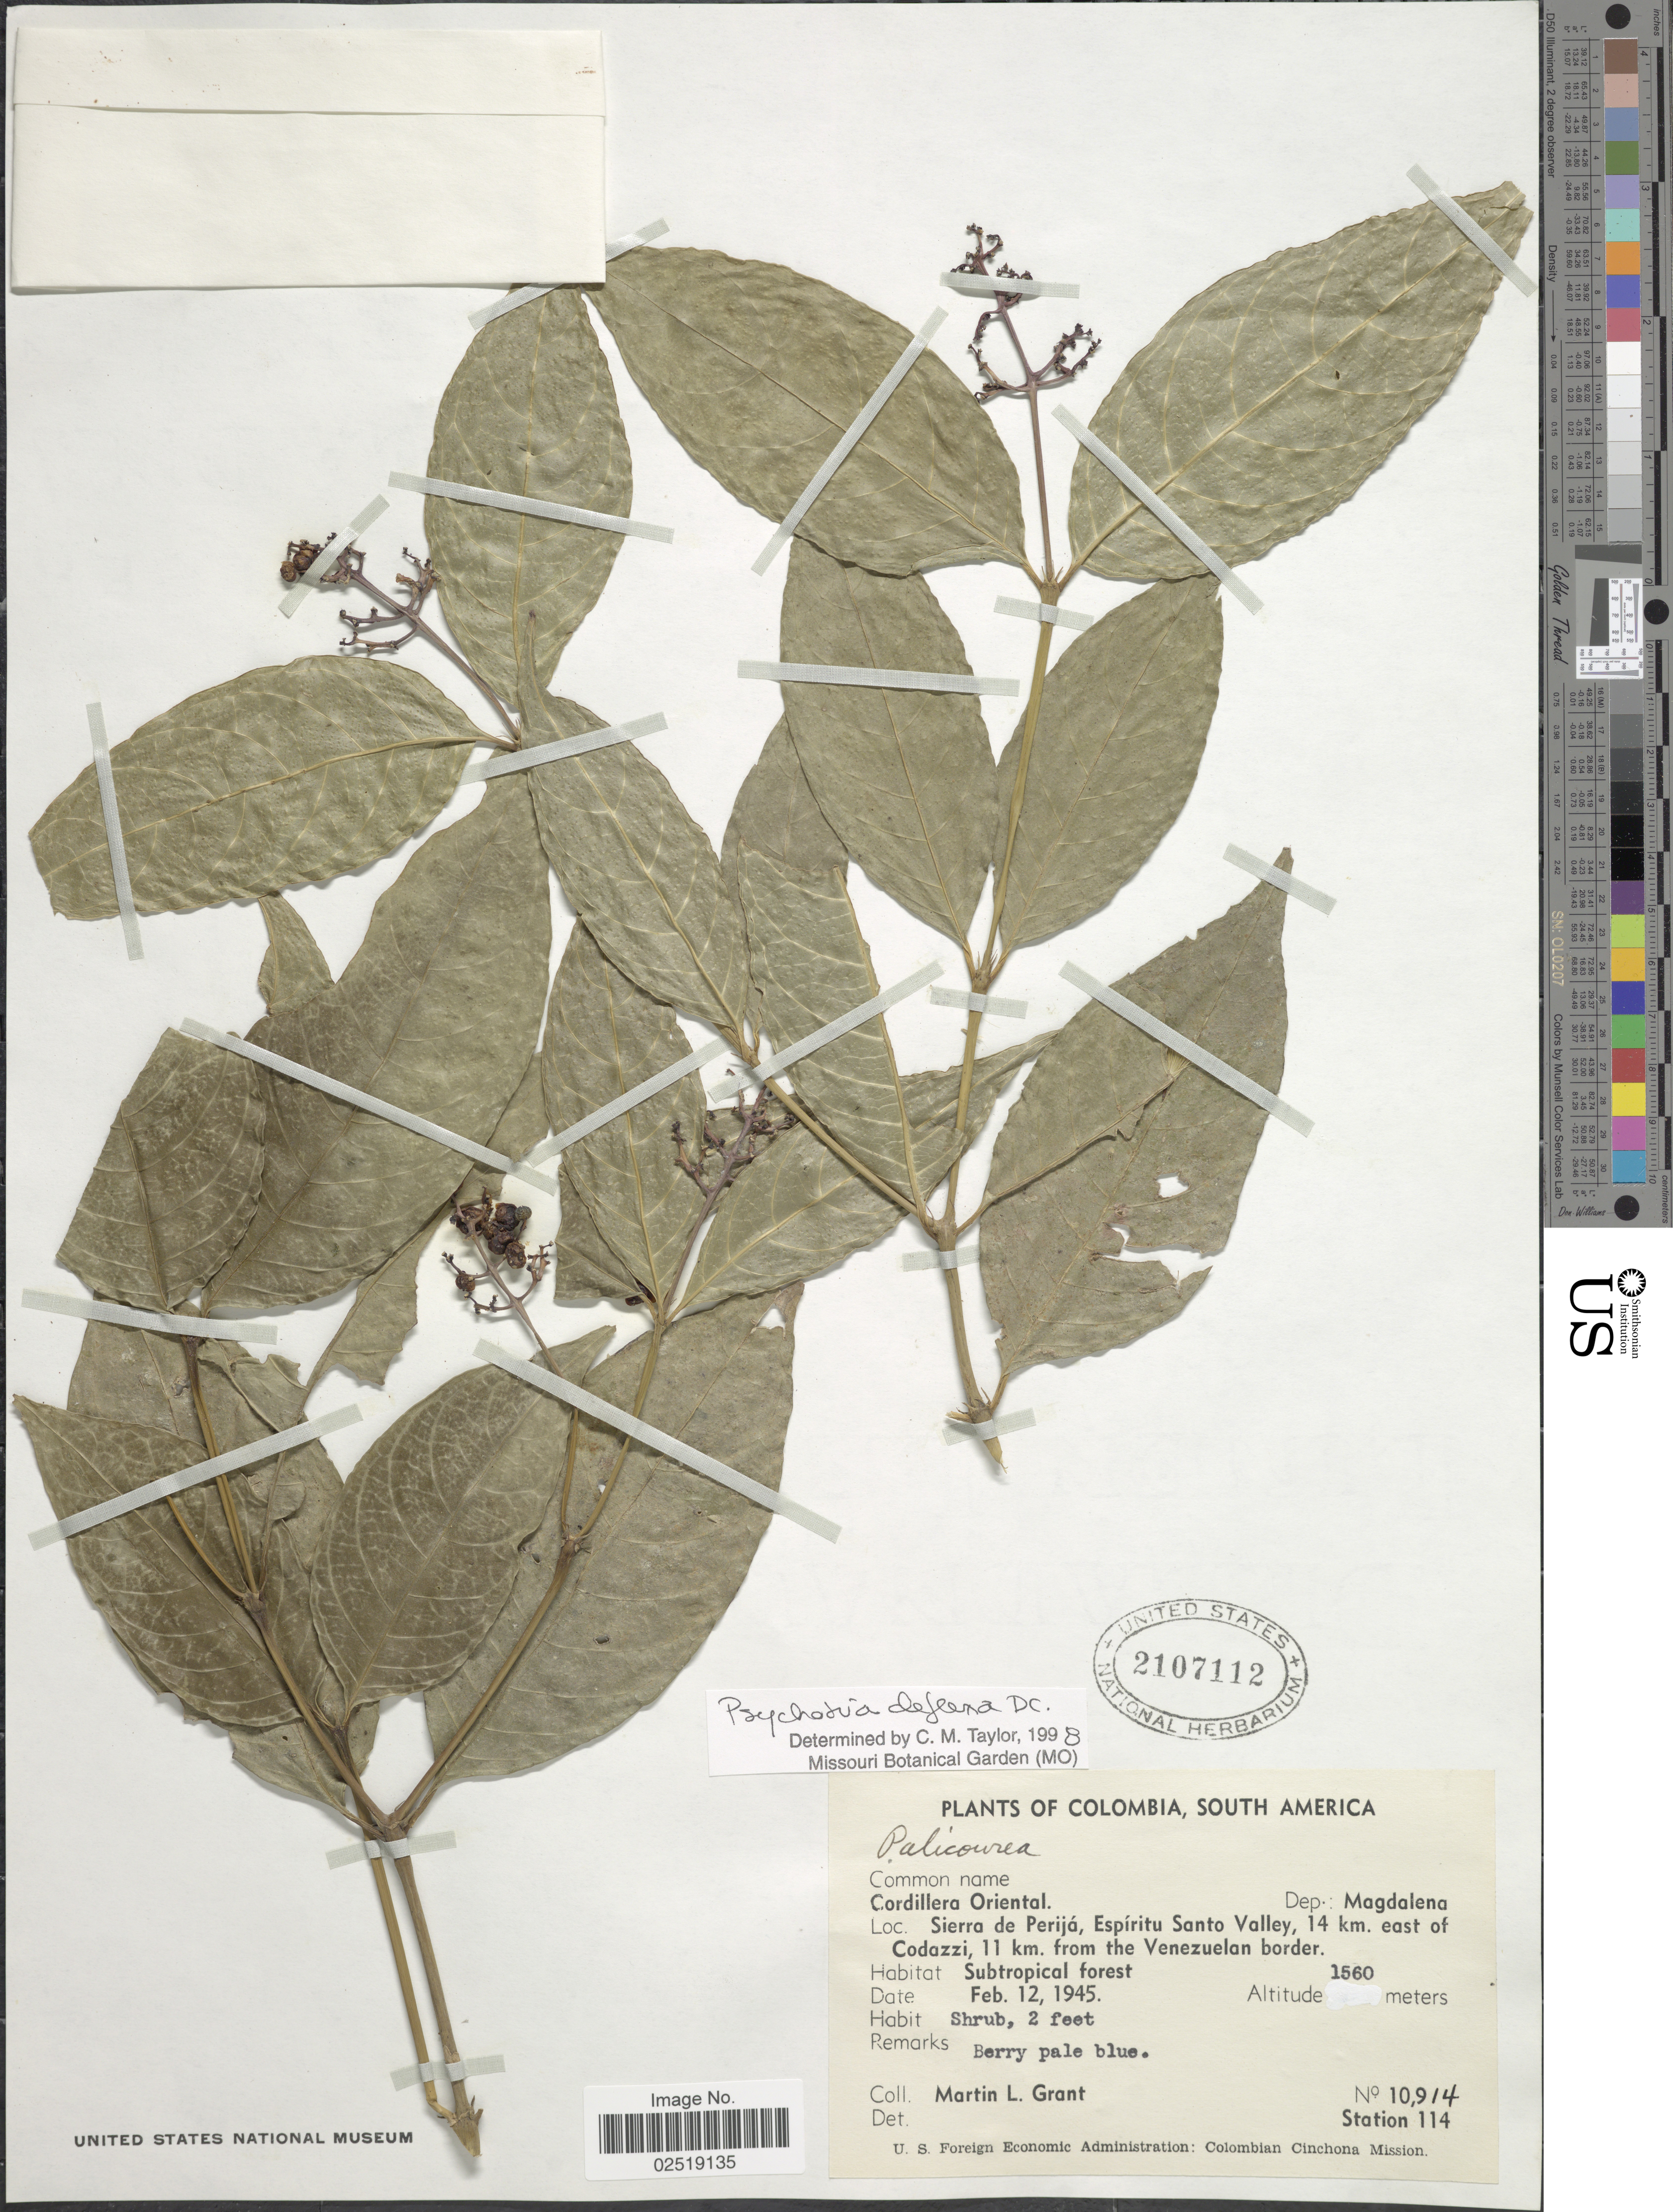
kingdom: Plantae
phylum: Tracheophyta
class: Magnoliopsida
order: Gentianales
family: Rubiaceae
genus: Psychotria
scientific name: Psychotria deflexa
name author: DC.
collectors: M. L. Grant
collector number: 10914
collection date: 1945-02-12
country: Colombia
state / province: Magdalena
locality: Cordillera Oriental. Dep.: Magdalena. Sierra de Perija, Espiritu Santo Valley, 14 km. east of Codazzi, 11 km. from the Venezuelan border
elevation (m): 1560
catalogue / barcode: US 2107112